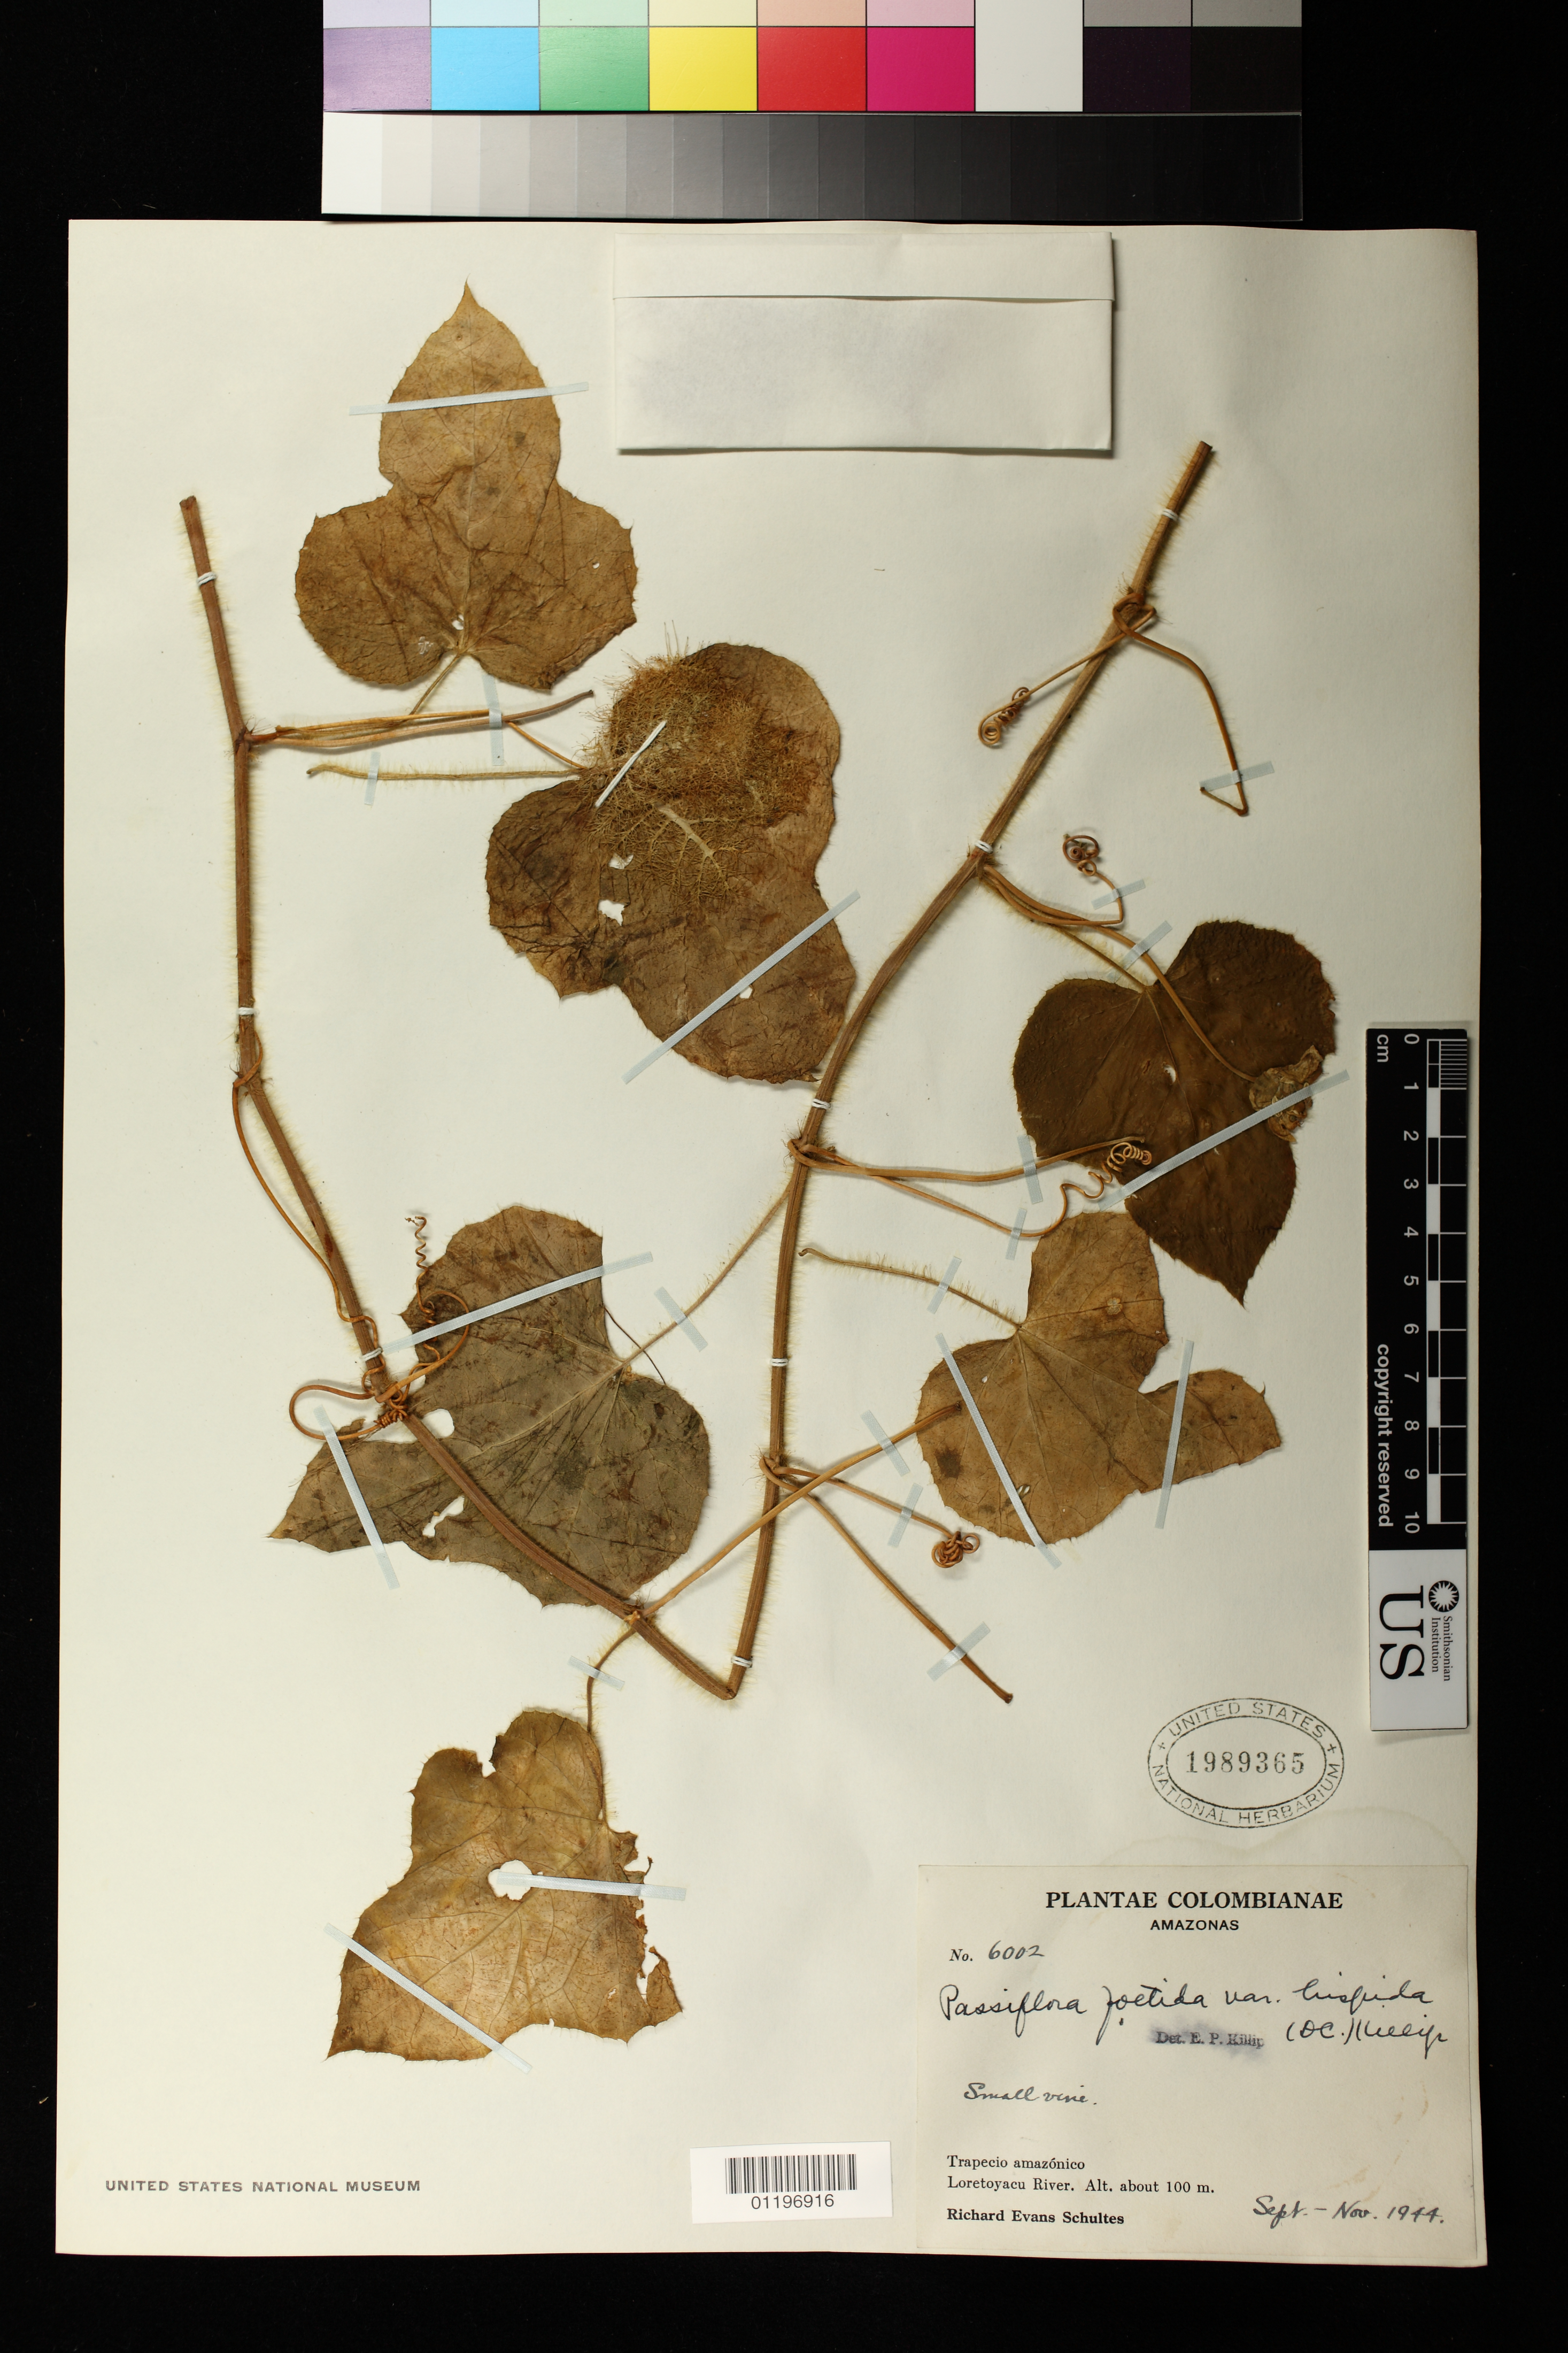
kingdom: Plantae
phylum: Tracheophyta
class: Magnoliopsida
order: Malpighiales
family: Passifloraceae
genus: Passiflora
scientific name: Passiflora foetida var. hispida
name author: (DC. ex Triana & Planch.) Killip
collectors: R. E. Schultes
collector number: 6002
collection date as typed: Sep 1944 to -- Oct 1944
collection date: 1944-09/1944-10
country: Colombia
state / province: Amazônas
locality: Amazonas: Trapecio amazónico. Loretoyacu River.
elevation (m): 100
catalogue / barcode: US 1989365